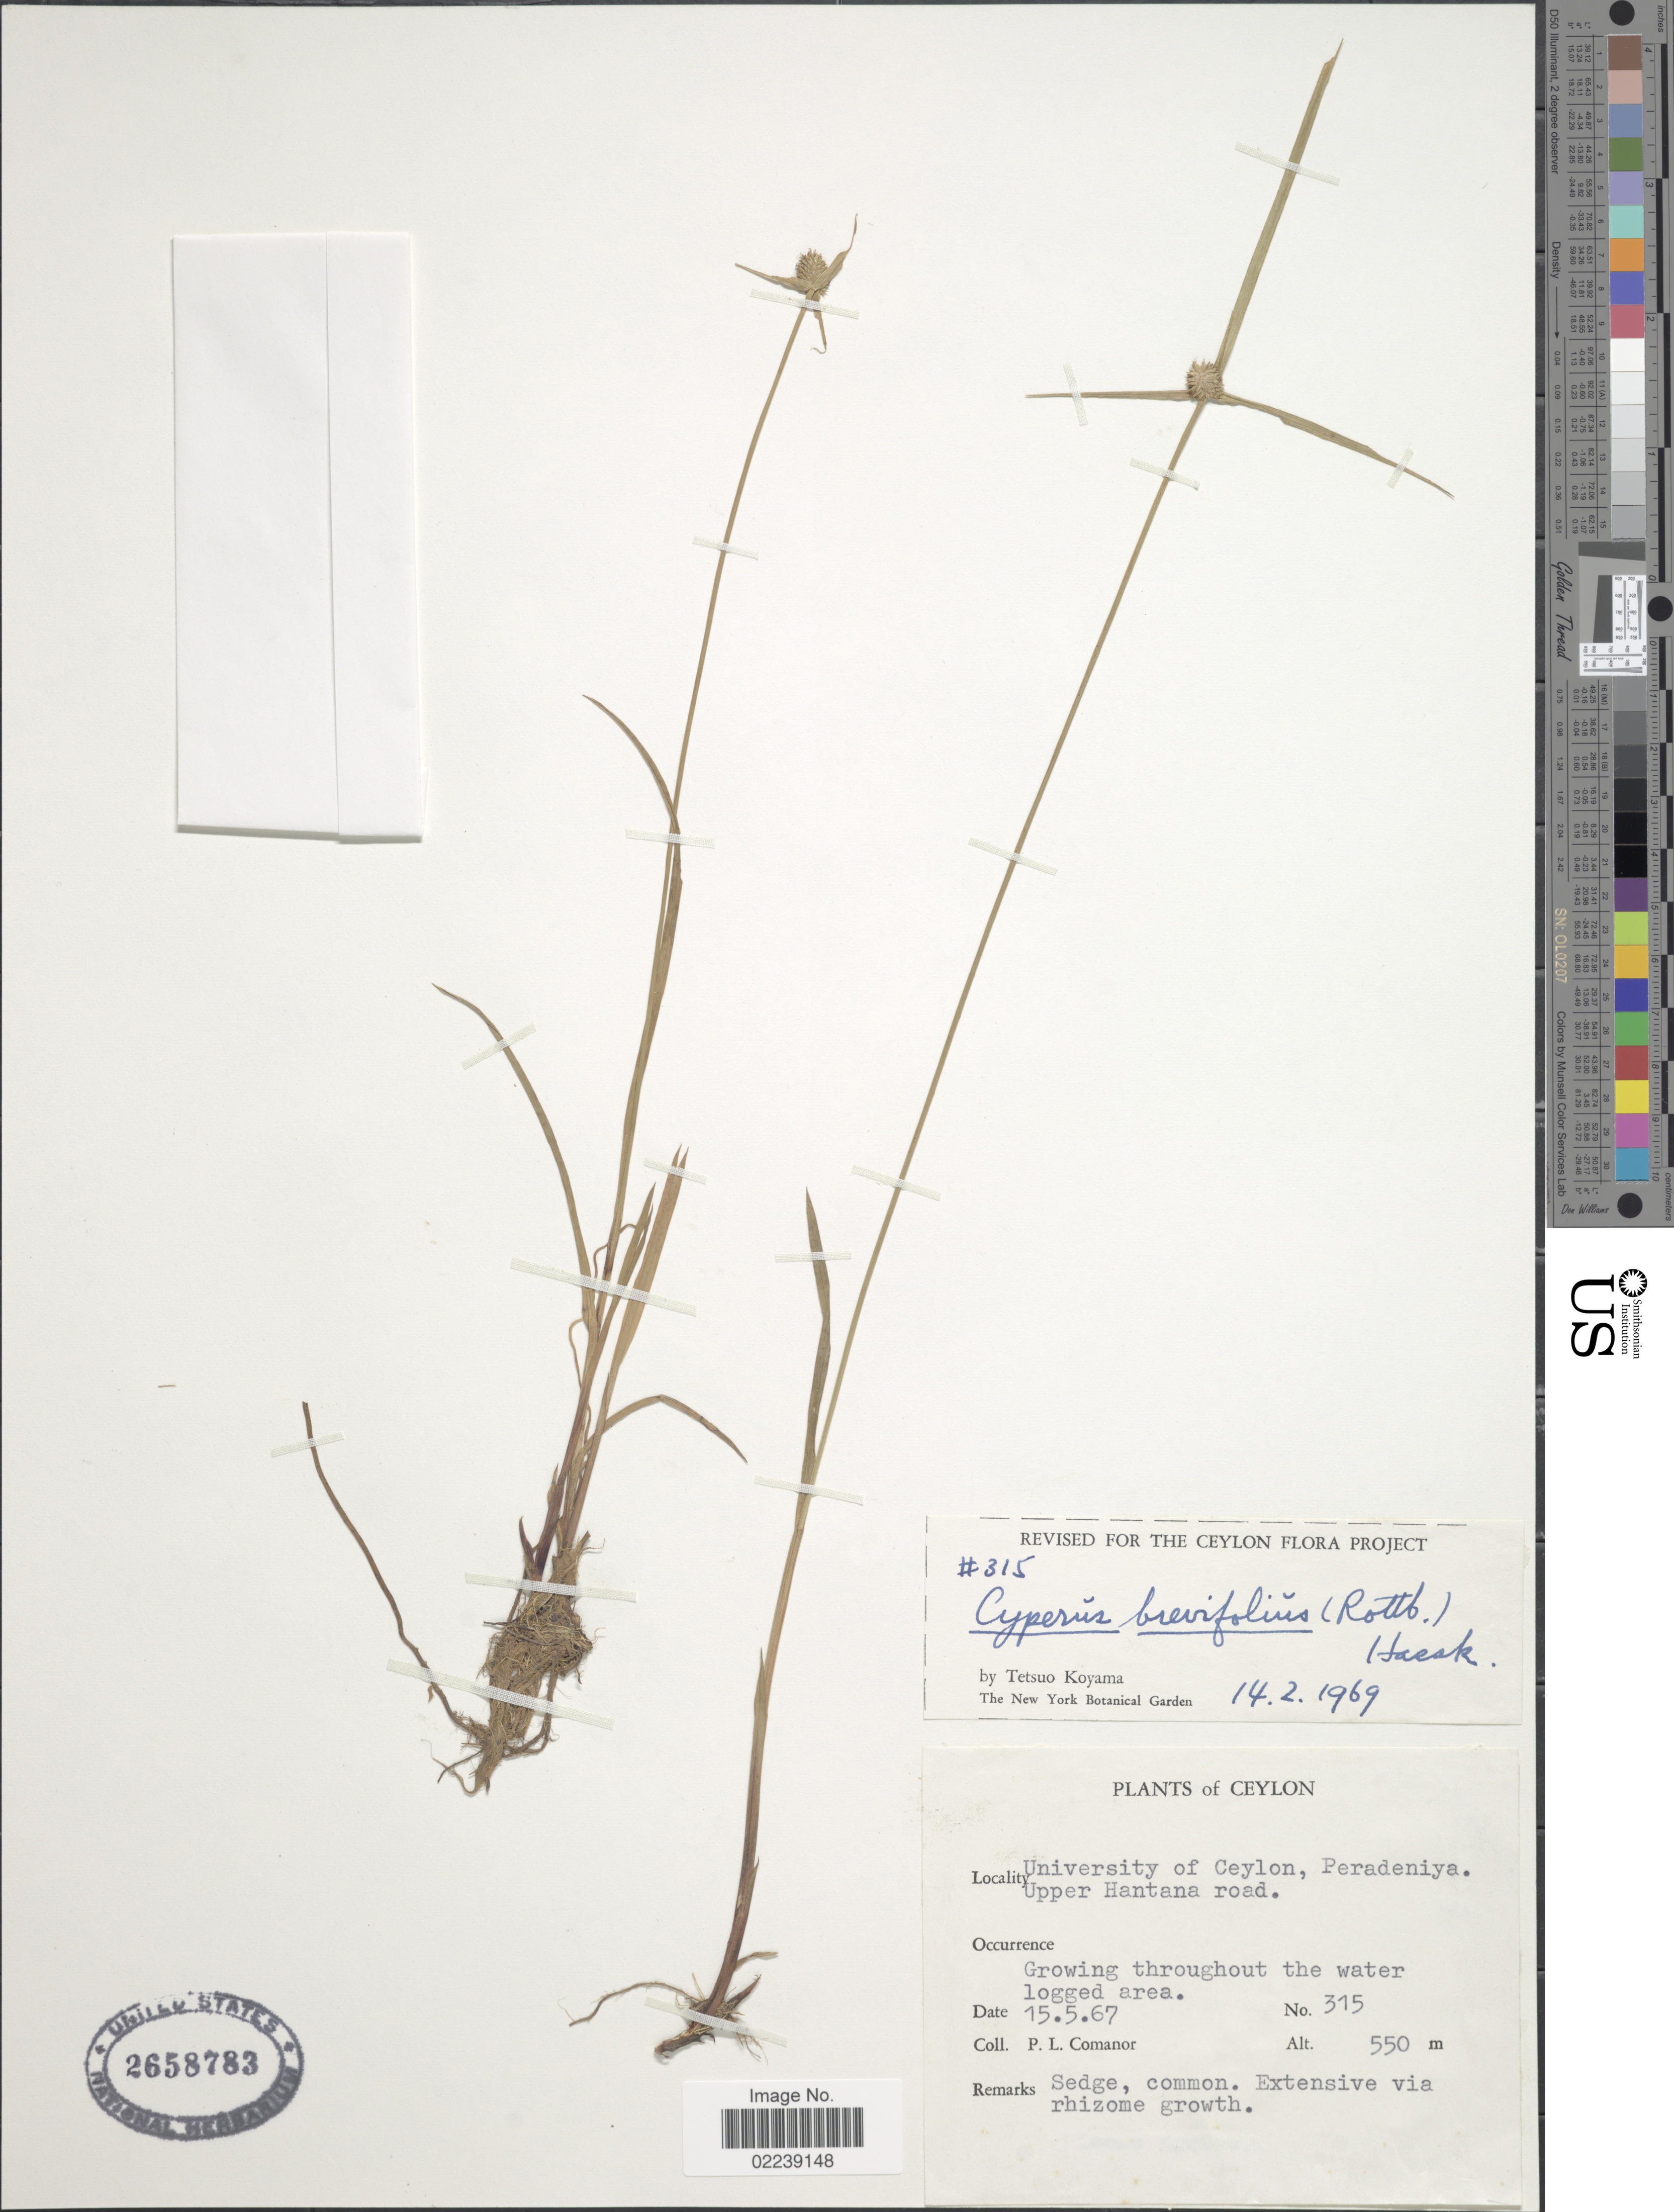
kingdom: Plantae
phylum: Tracheophyta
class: Liliopsida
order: Poales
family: Cyperaceae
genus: Cyperus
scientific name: Cyperus brevifolius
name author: (Rottb.) Hassk.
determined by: Strong, M. T., (US), Smithsonian Institution - National Museum of Natural History (UNITED STATES)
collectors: P. Comanor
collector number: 315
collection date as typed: Transcribed d/m/y: 15/5/67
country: Sri Lanka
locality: Ceylon, University of Ceylon, Peradeniya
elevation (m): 550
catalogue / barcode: US 2658783